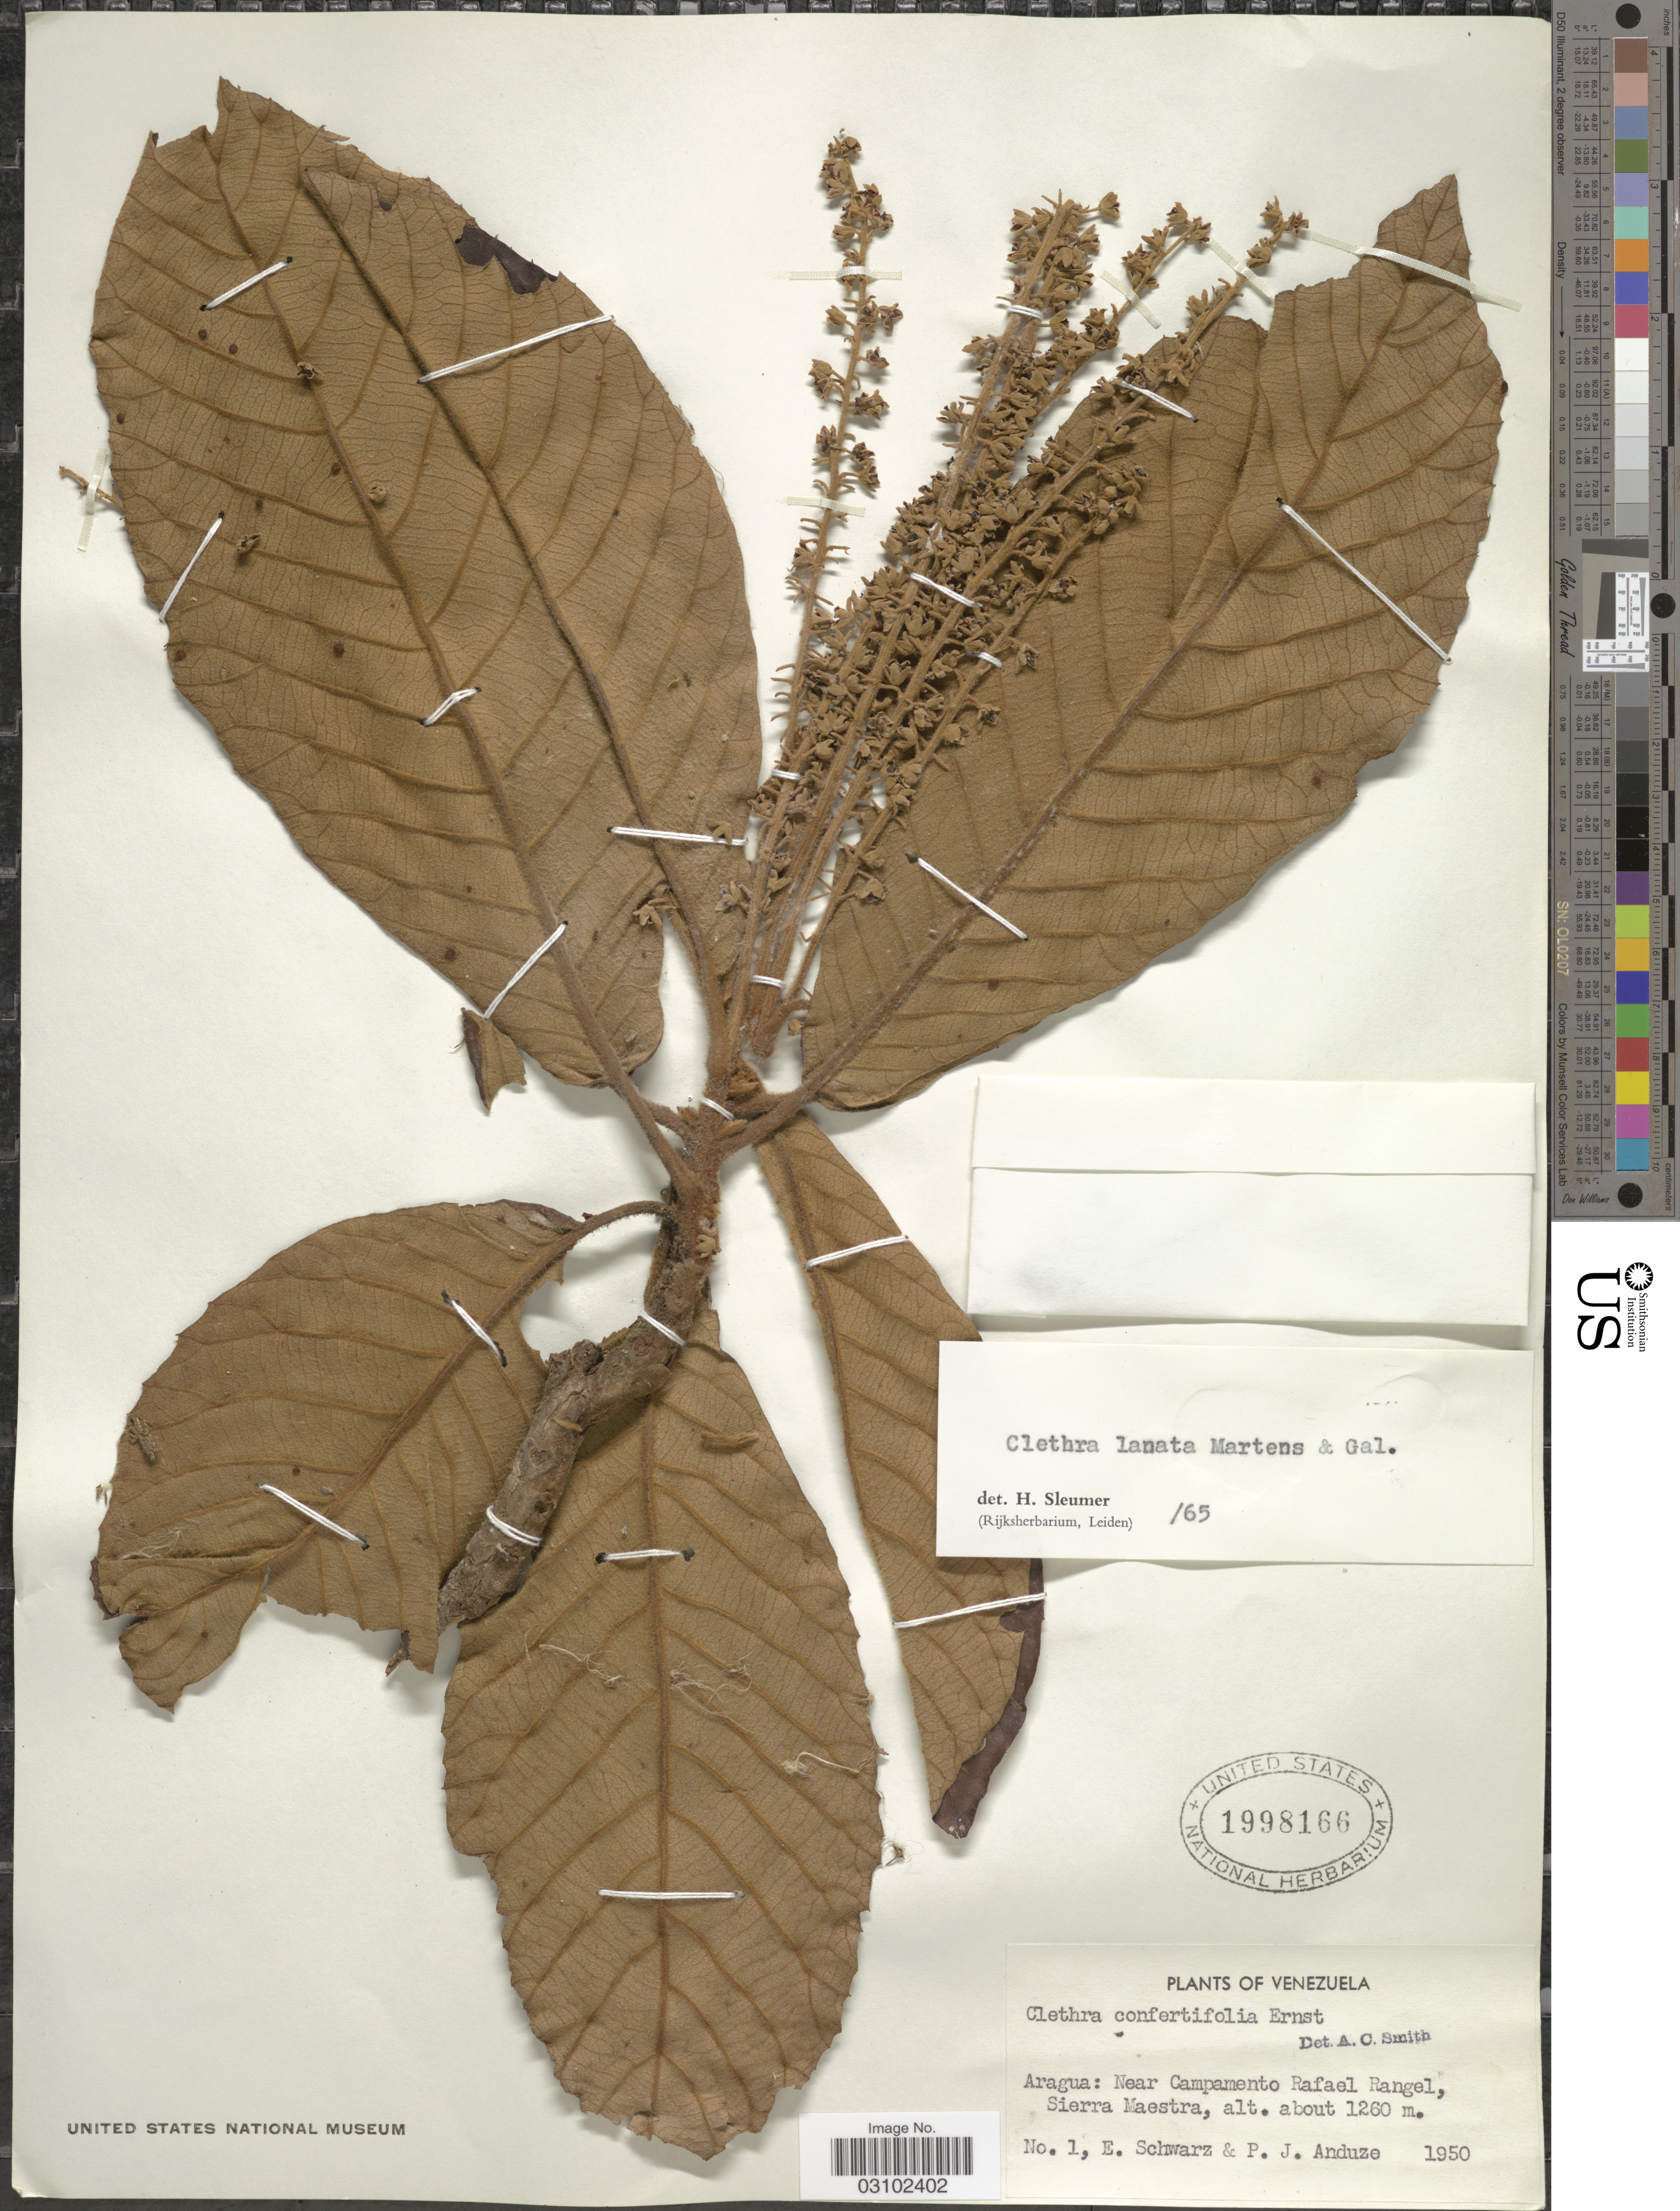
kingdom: Plantae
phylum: Tracheophyta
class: Magnoliopsida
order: Ericales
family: Clethraceae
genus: Clethra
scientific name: Clethra lanata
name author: M. Martens & Galeotti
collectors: E. Schwarz & P. Anduze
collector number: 1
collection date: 1950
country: Venezuela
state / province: Aragua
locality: Near Campamento Radael Rangel, Sierra Maestra.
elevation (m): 1260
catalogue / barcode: US 1998166